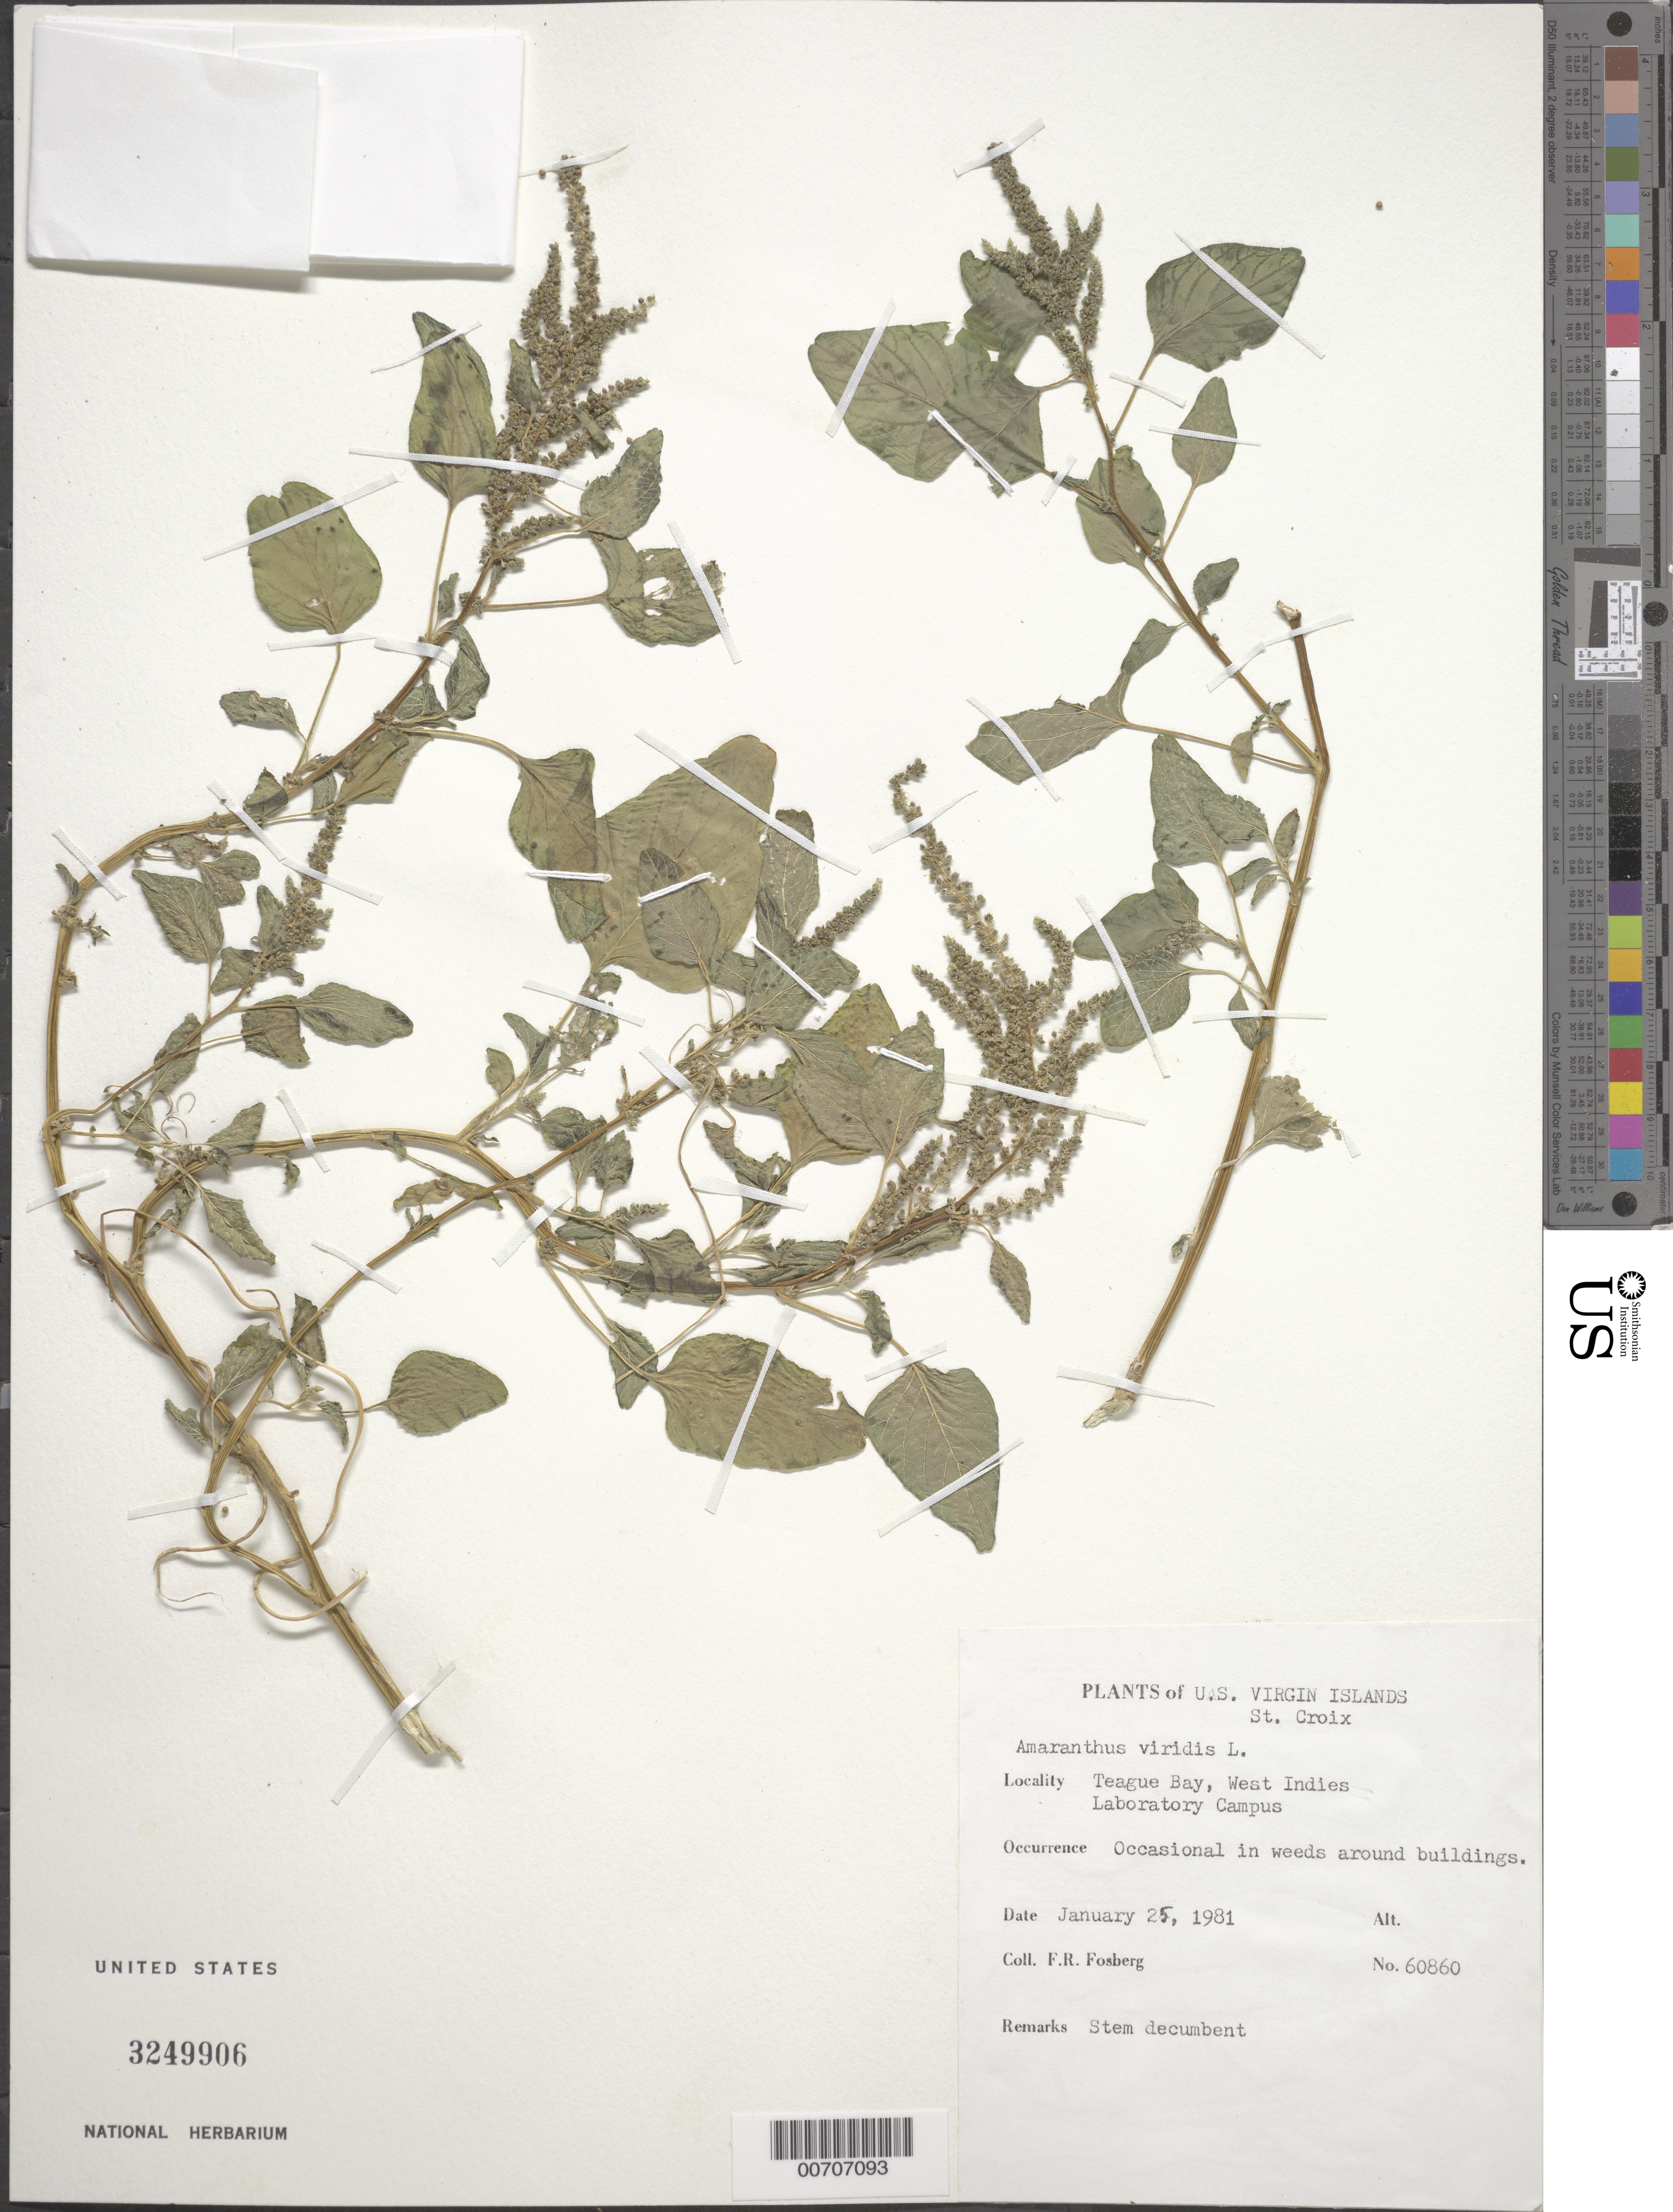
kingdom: Plantae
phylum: Tracheophyta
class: Magnoliopsida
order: Caryophyllales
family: Amaranthaceae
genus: Amaranthus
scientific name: Amaranthus viridis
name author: L.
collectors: F. R. Fosberg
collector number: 60860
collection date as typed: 25 Jan 1981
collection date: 1981-01-25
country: U.S. Virgin Islands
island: St. Croix Island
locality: West Indies Lab. Campus, Teague Bay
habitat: In weeds around buildings.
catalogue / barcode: US 3249906